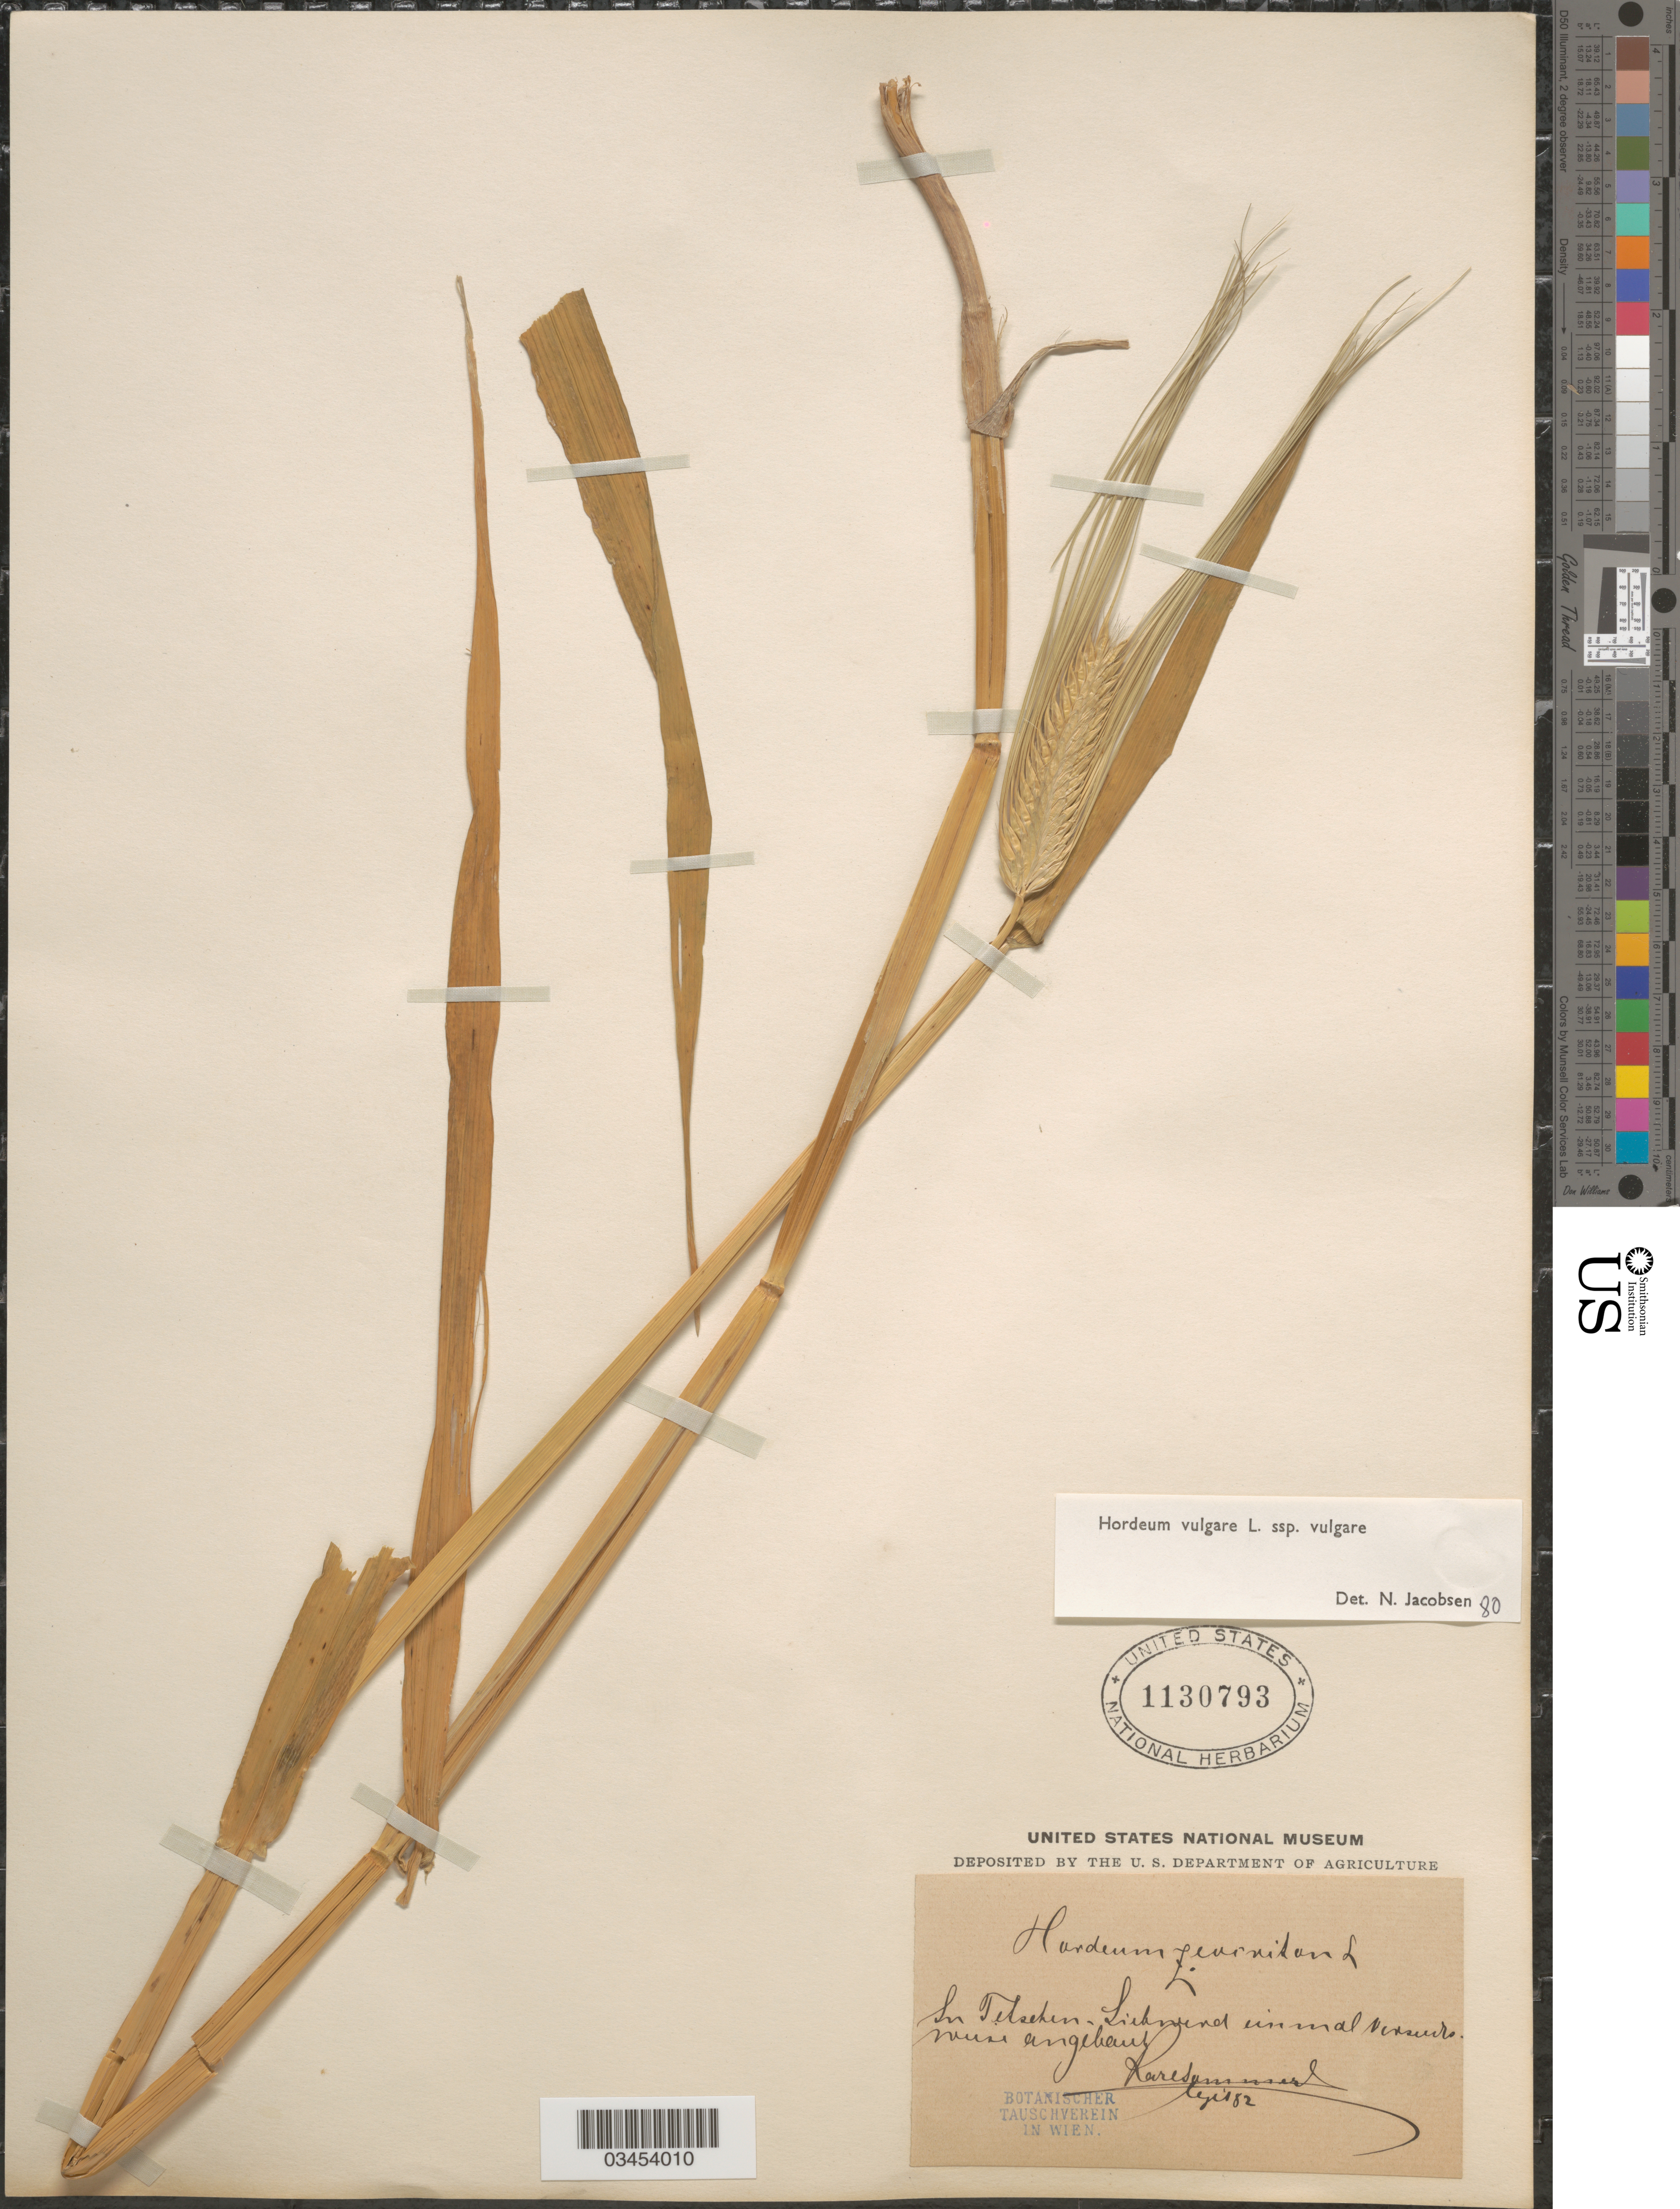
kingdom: Plantae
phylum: Tracheophyta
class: Liliopsida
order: Poales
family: Poaceae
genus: Hordeum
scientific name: Hordeum vulgare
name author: L.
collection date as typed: Transcribed d/m/y: //82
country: Austria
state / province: Wien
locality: In Tetschen-Liebwen immalversurdomuse angehaus.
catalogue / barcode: US 1130793